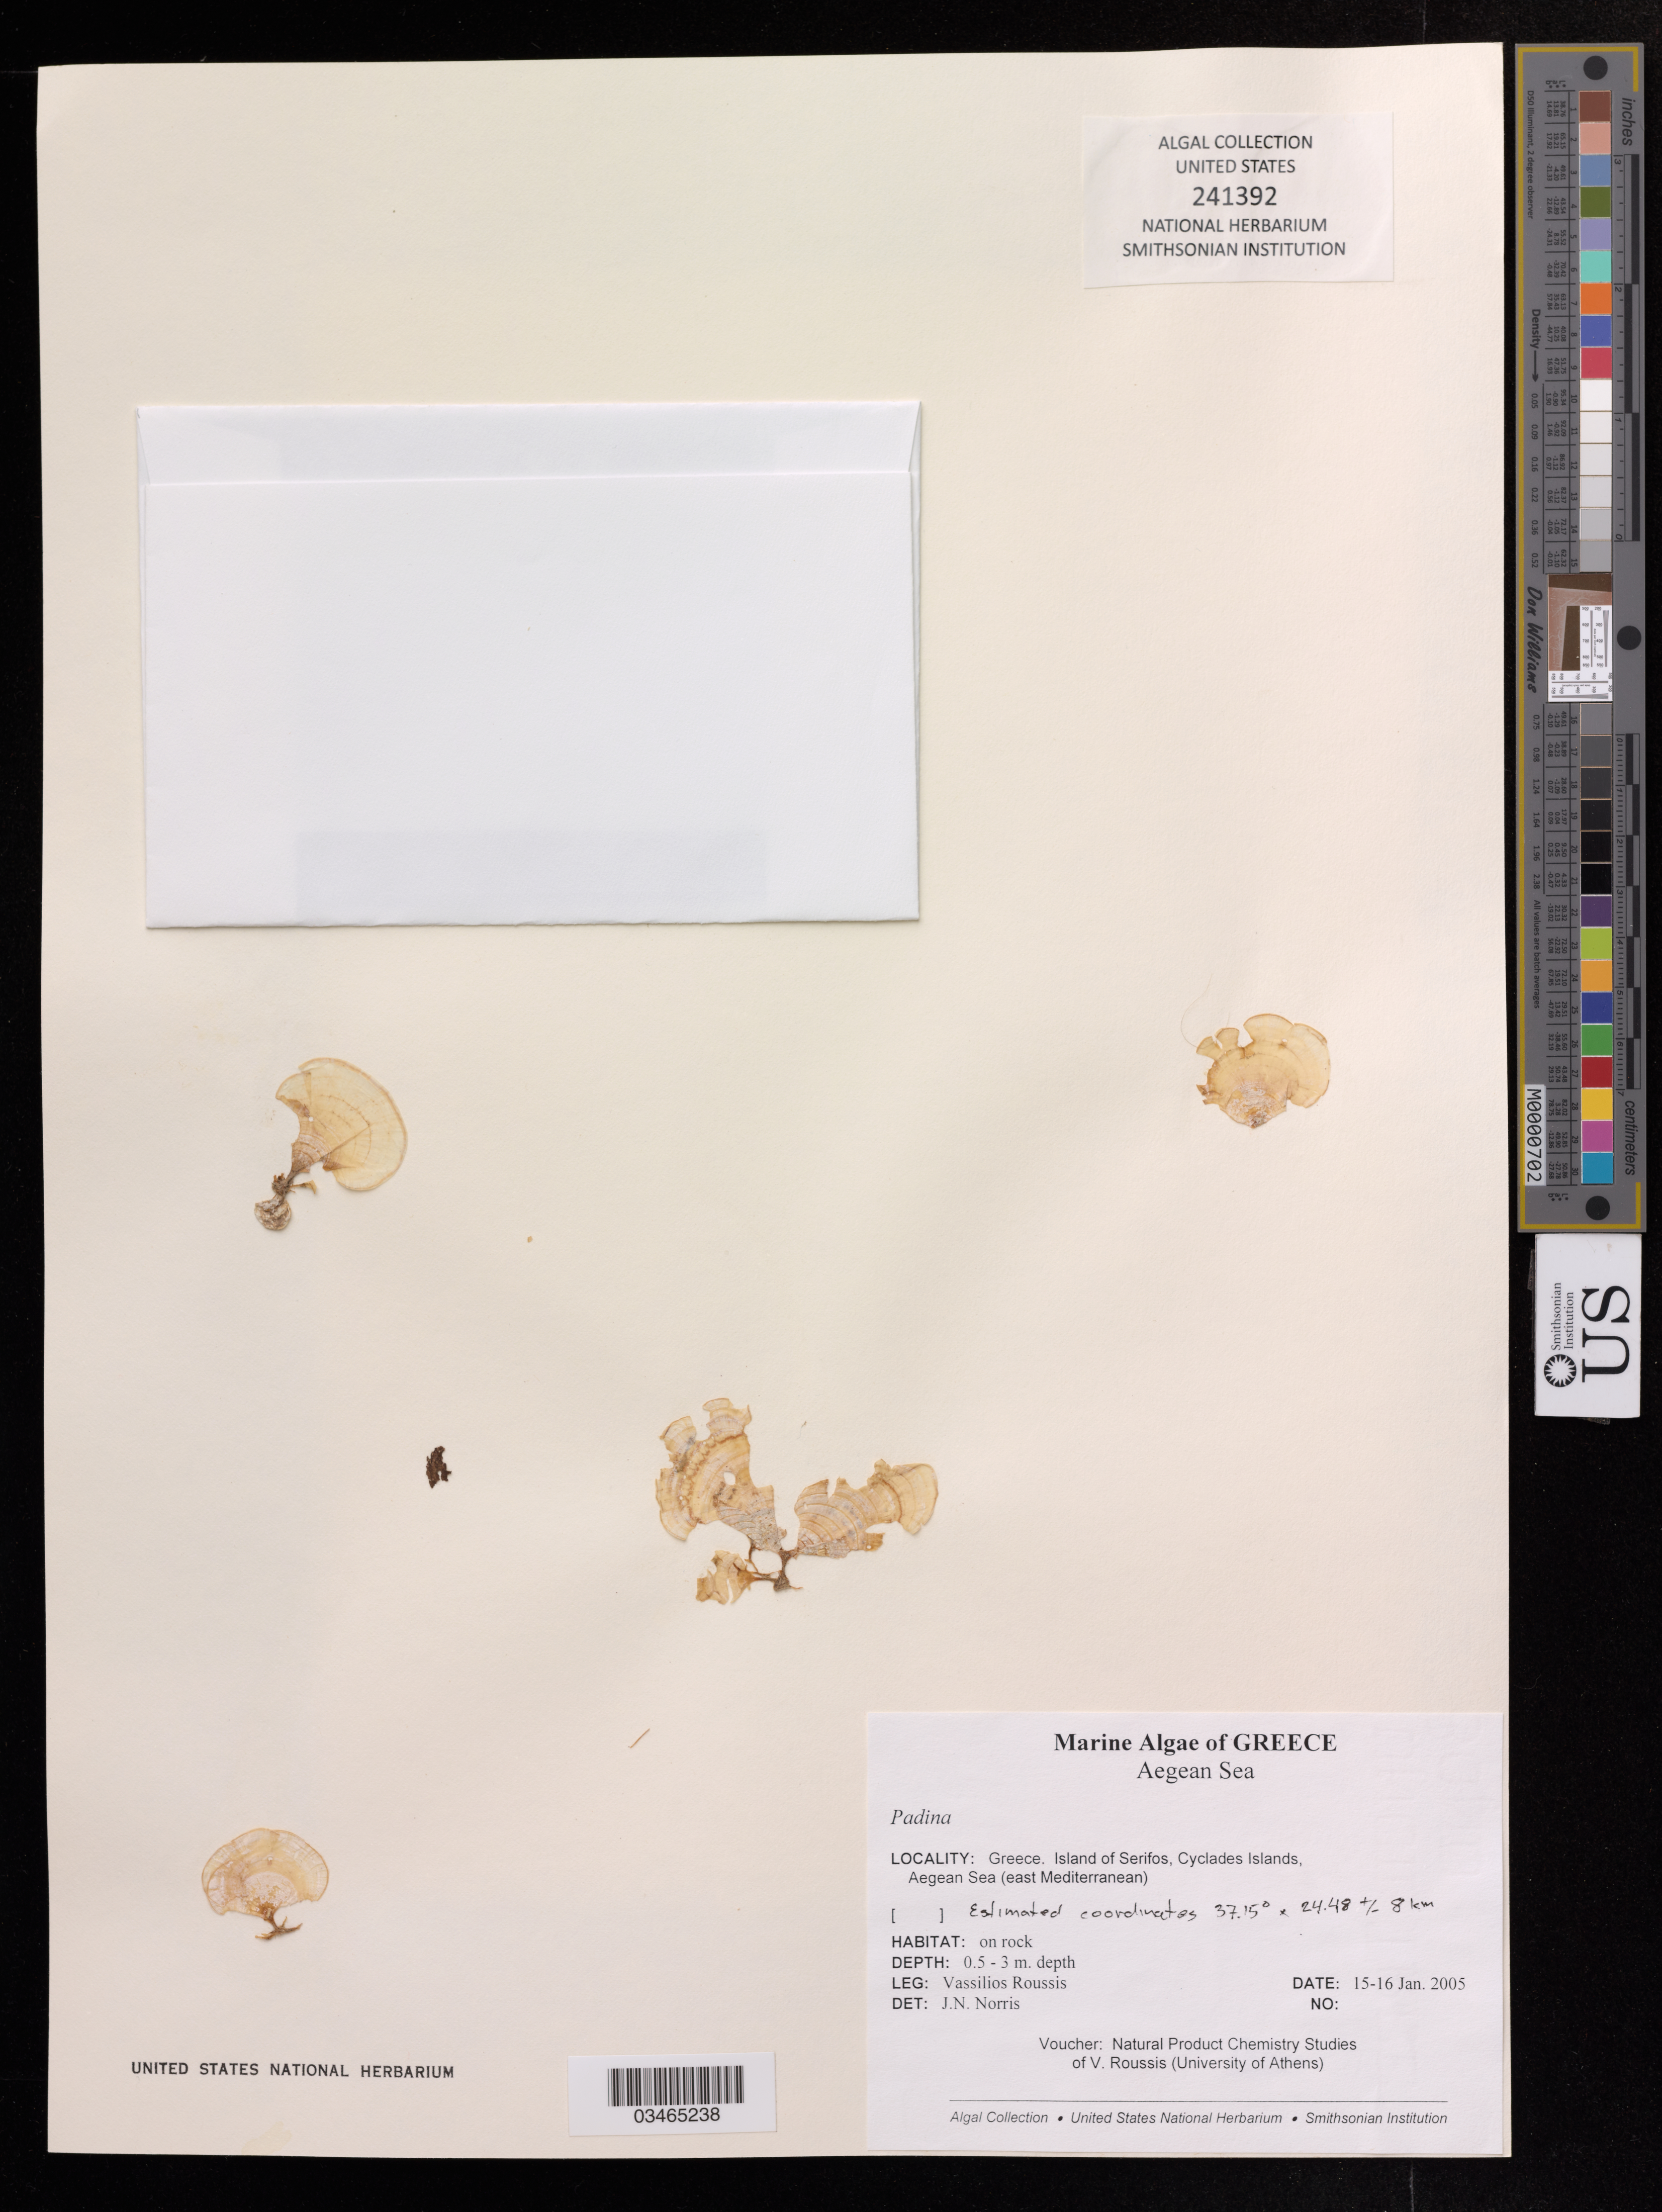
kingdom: Chromista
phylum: Ochrophyta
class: Phaeophyceae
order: Dictyotales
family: Dictyotaceae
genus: Padina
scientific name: Padina antillarum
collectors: V. Roussis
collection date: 2005-01-15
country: Greece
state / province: Central Greece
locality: Aegean Sea, Island of Serifos, Cyclades Islands, Aegean Sea (east Mediterranean).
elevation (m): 0.5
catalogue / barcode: US 241392